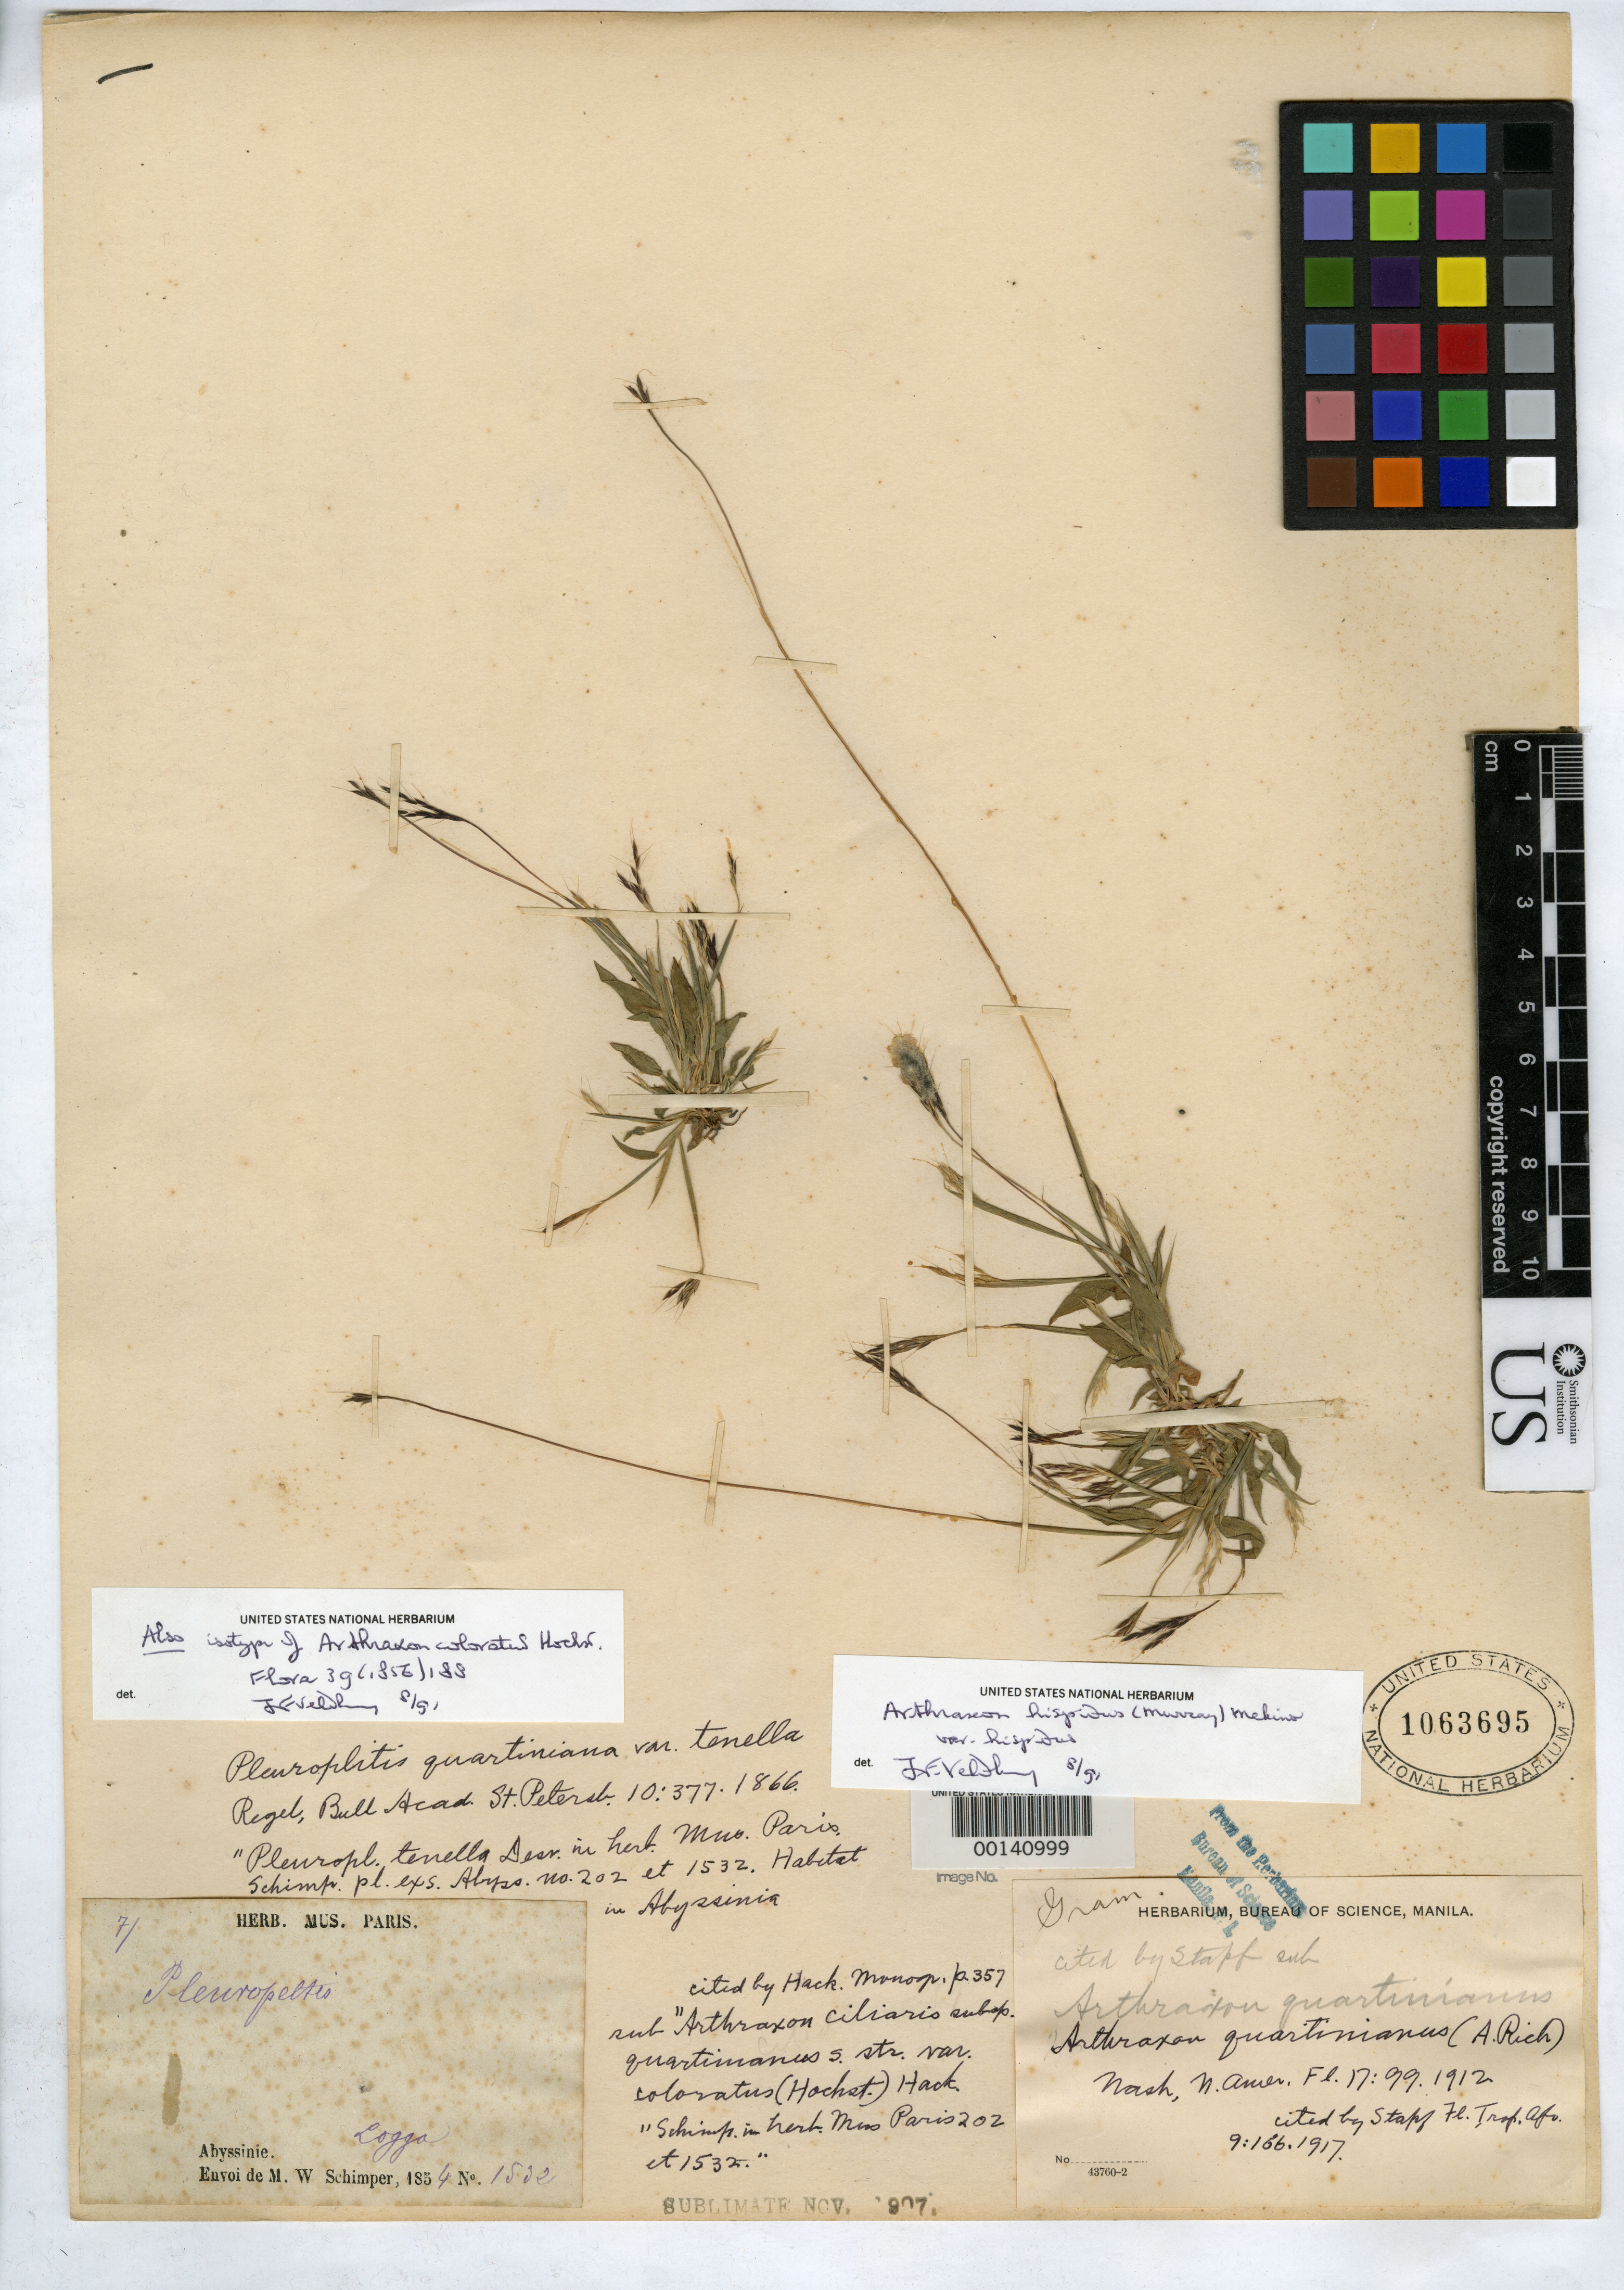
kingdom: Plantae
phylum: Tracheophyta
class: Liliopsida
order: Poales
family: Poaceae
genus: Pleuroplitis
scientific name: Pleuroplitis quartiniana var. tenella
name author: Regel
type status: Syntype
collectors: M. Schimper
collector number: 1532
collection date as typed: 1854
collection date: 1854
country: Ethiopia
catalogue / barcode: US 1063695